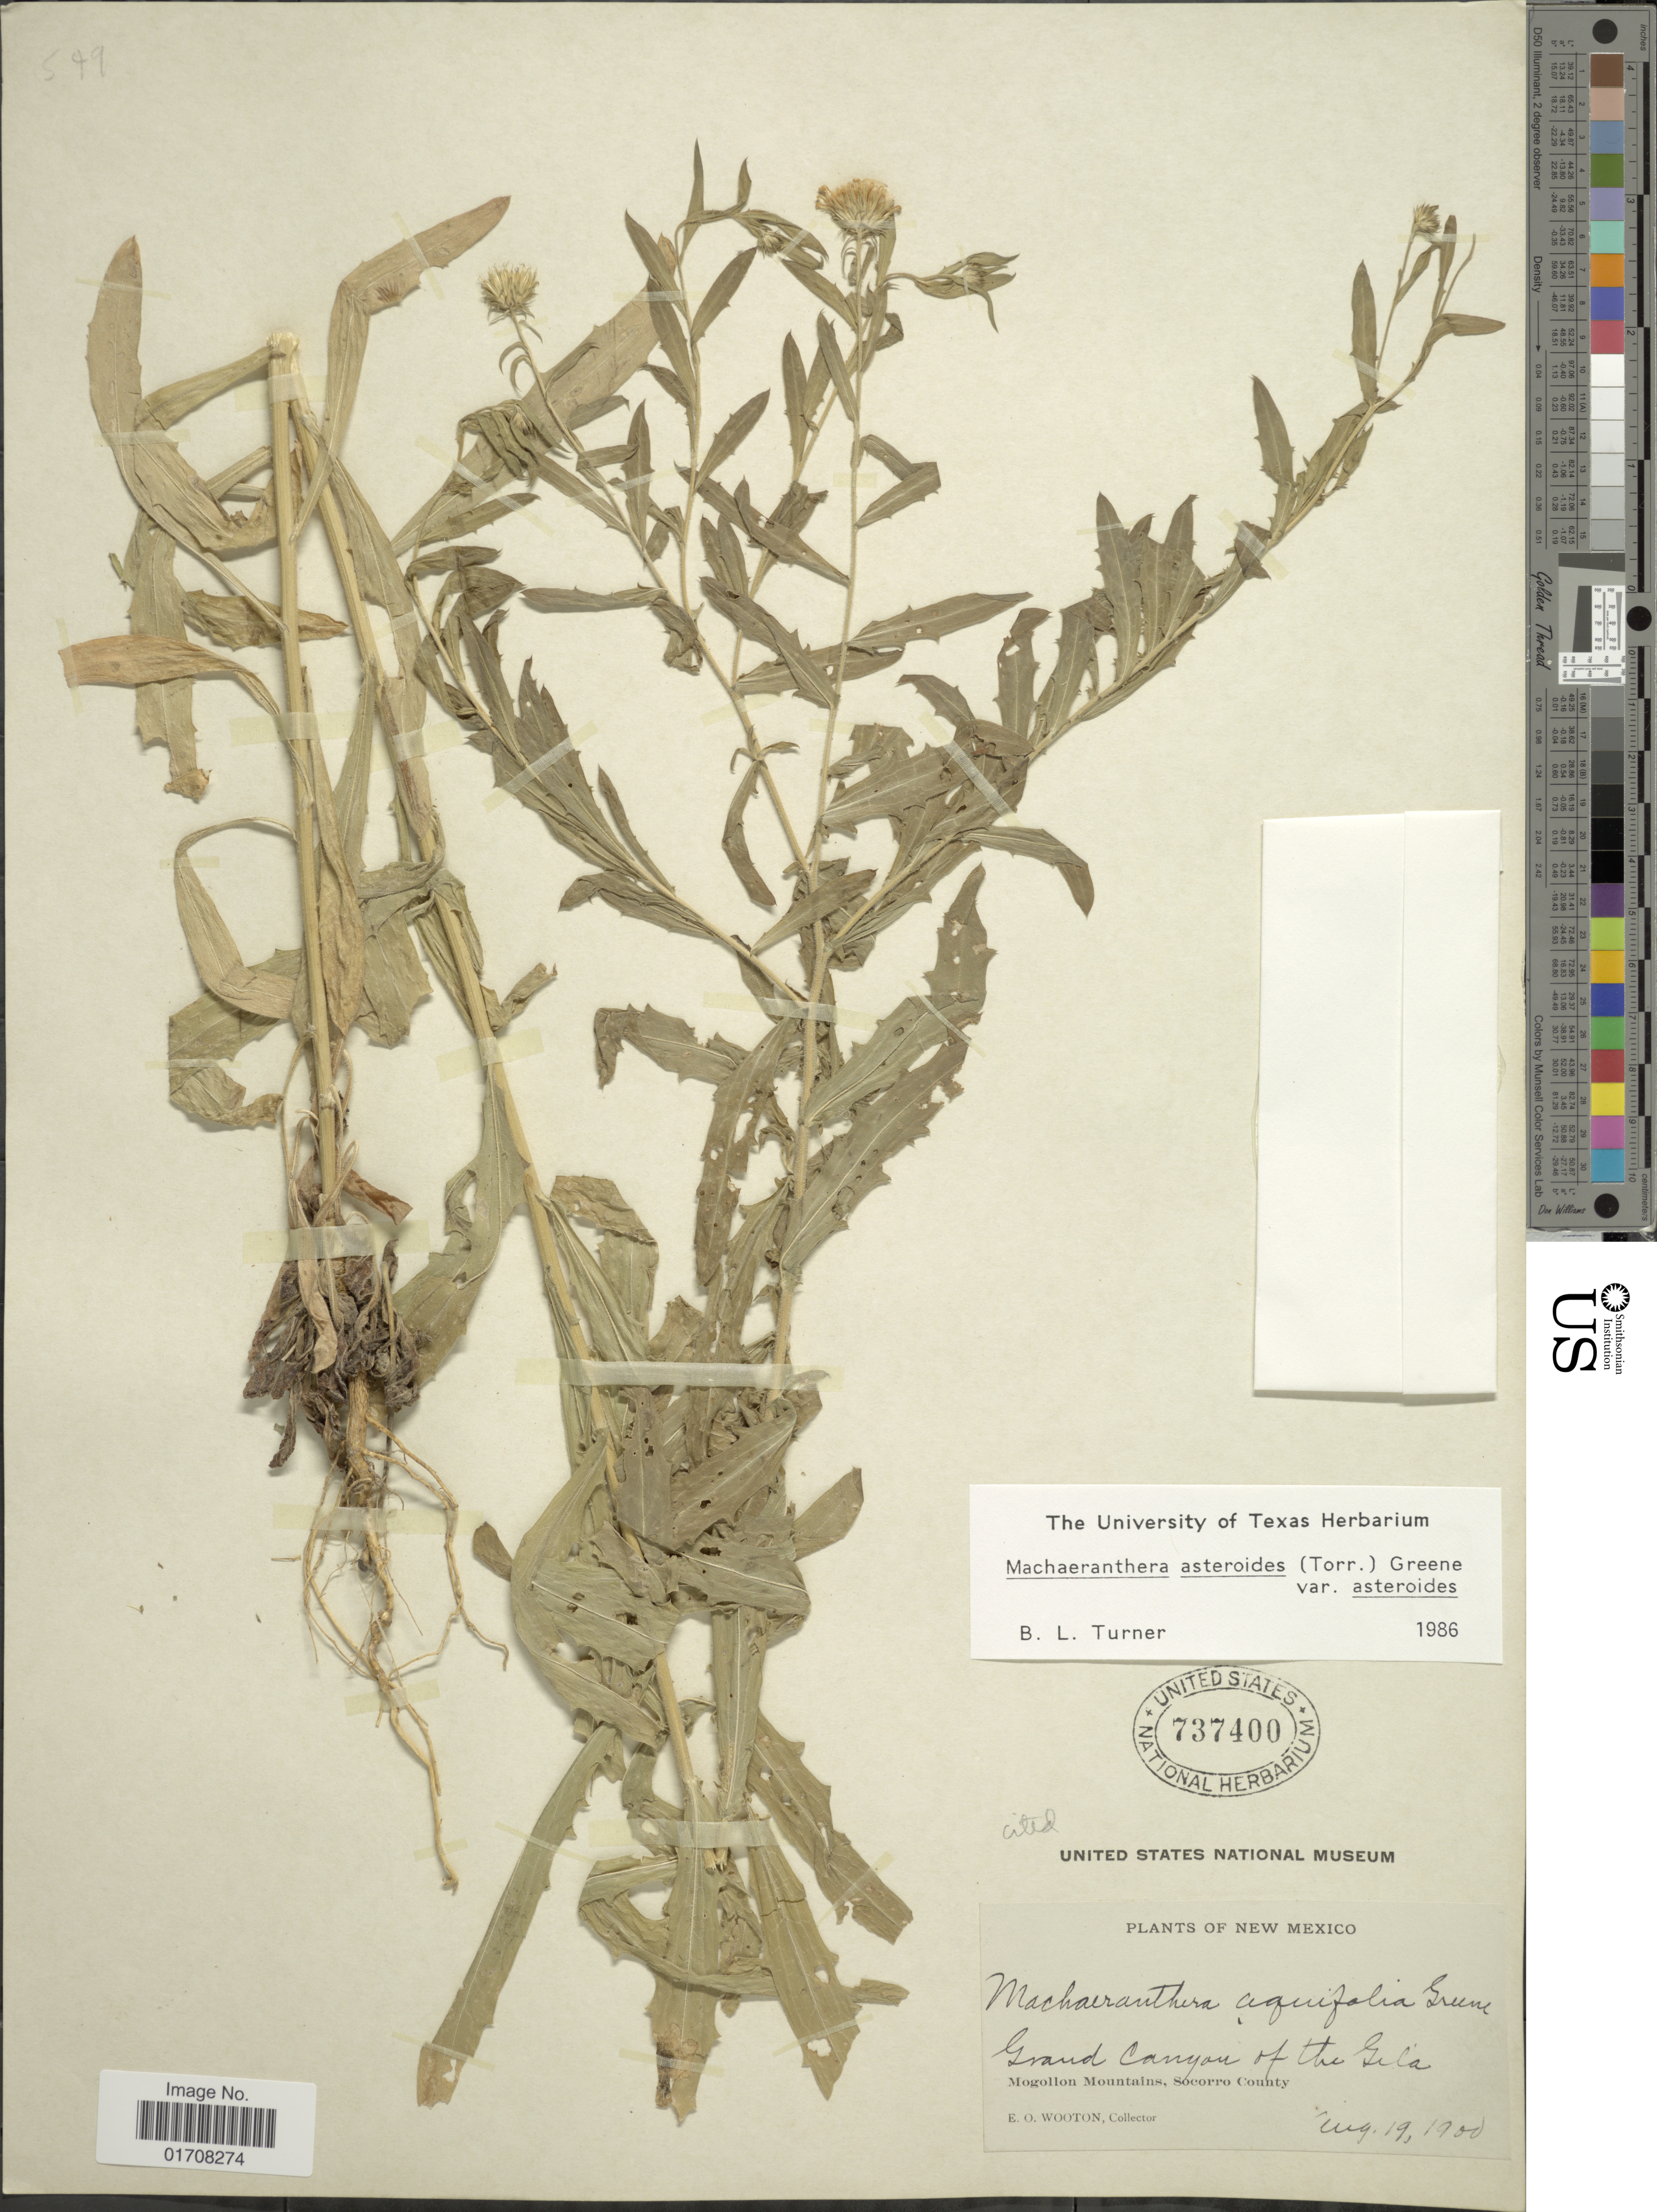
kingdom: Plantae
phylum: Tracheophyta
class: Magnoliopsida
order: Asterales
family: Asteraceae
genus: Machaeranthera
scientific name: Machaeranthera asteroides var. asteroides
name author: (Torr.) Greene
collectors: E. O. Wooton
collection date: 1900-08-19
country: United States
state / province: New Mexico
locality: Grand Canyon of the Gila, Mogollon Mountains, Socorro County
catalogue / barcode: US 737400